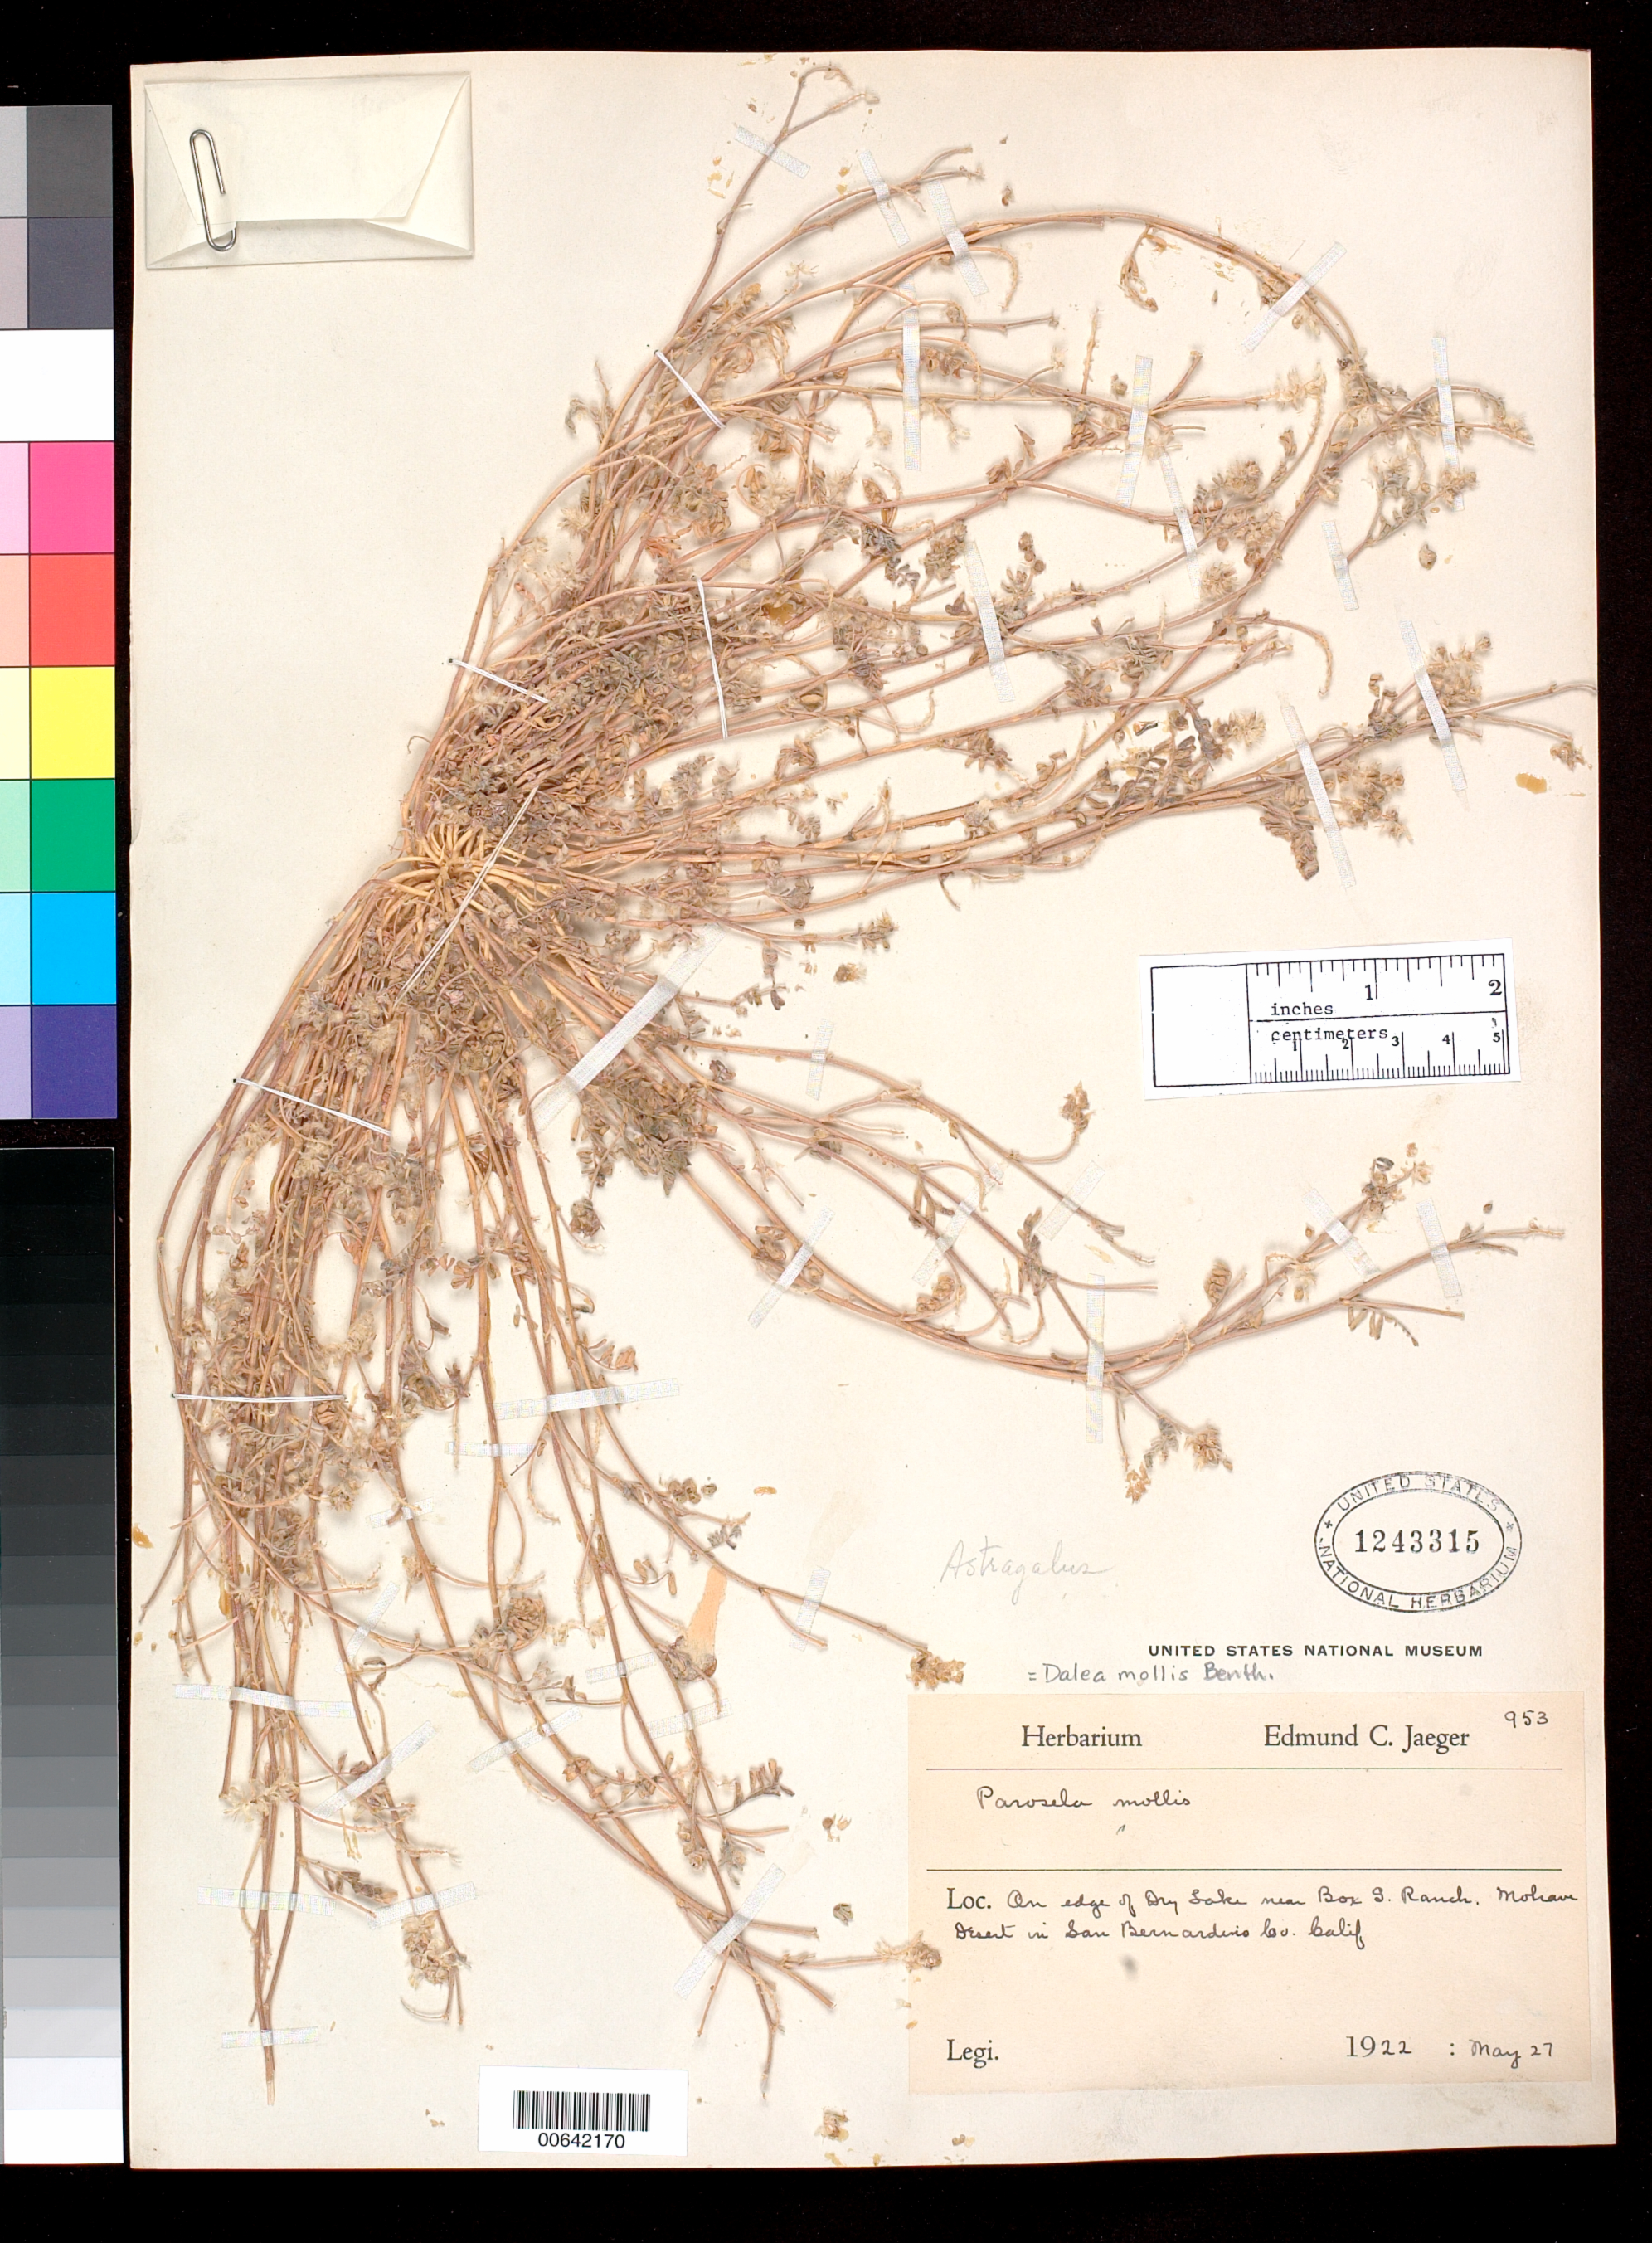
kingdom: Plantae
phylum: Tracheophyta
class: Magnoliopsida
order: Fabales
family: Fabaceae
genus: Dalea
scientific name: Dalea mollis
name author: Benth.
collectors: E. Jaeger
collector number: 953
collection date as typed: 27 Mar 1922 or 27 May 1922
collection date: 1922-03-27 or 1922-05-27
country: United States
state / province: California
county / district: San Bernardino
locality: On edge of Dry Lake near Box S. Ranch, Mohave Desert.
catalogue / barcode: US 1243315